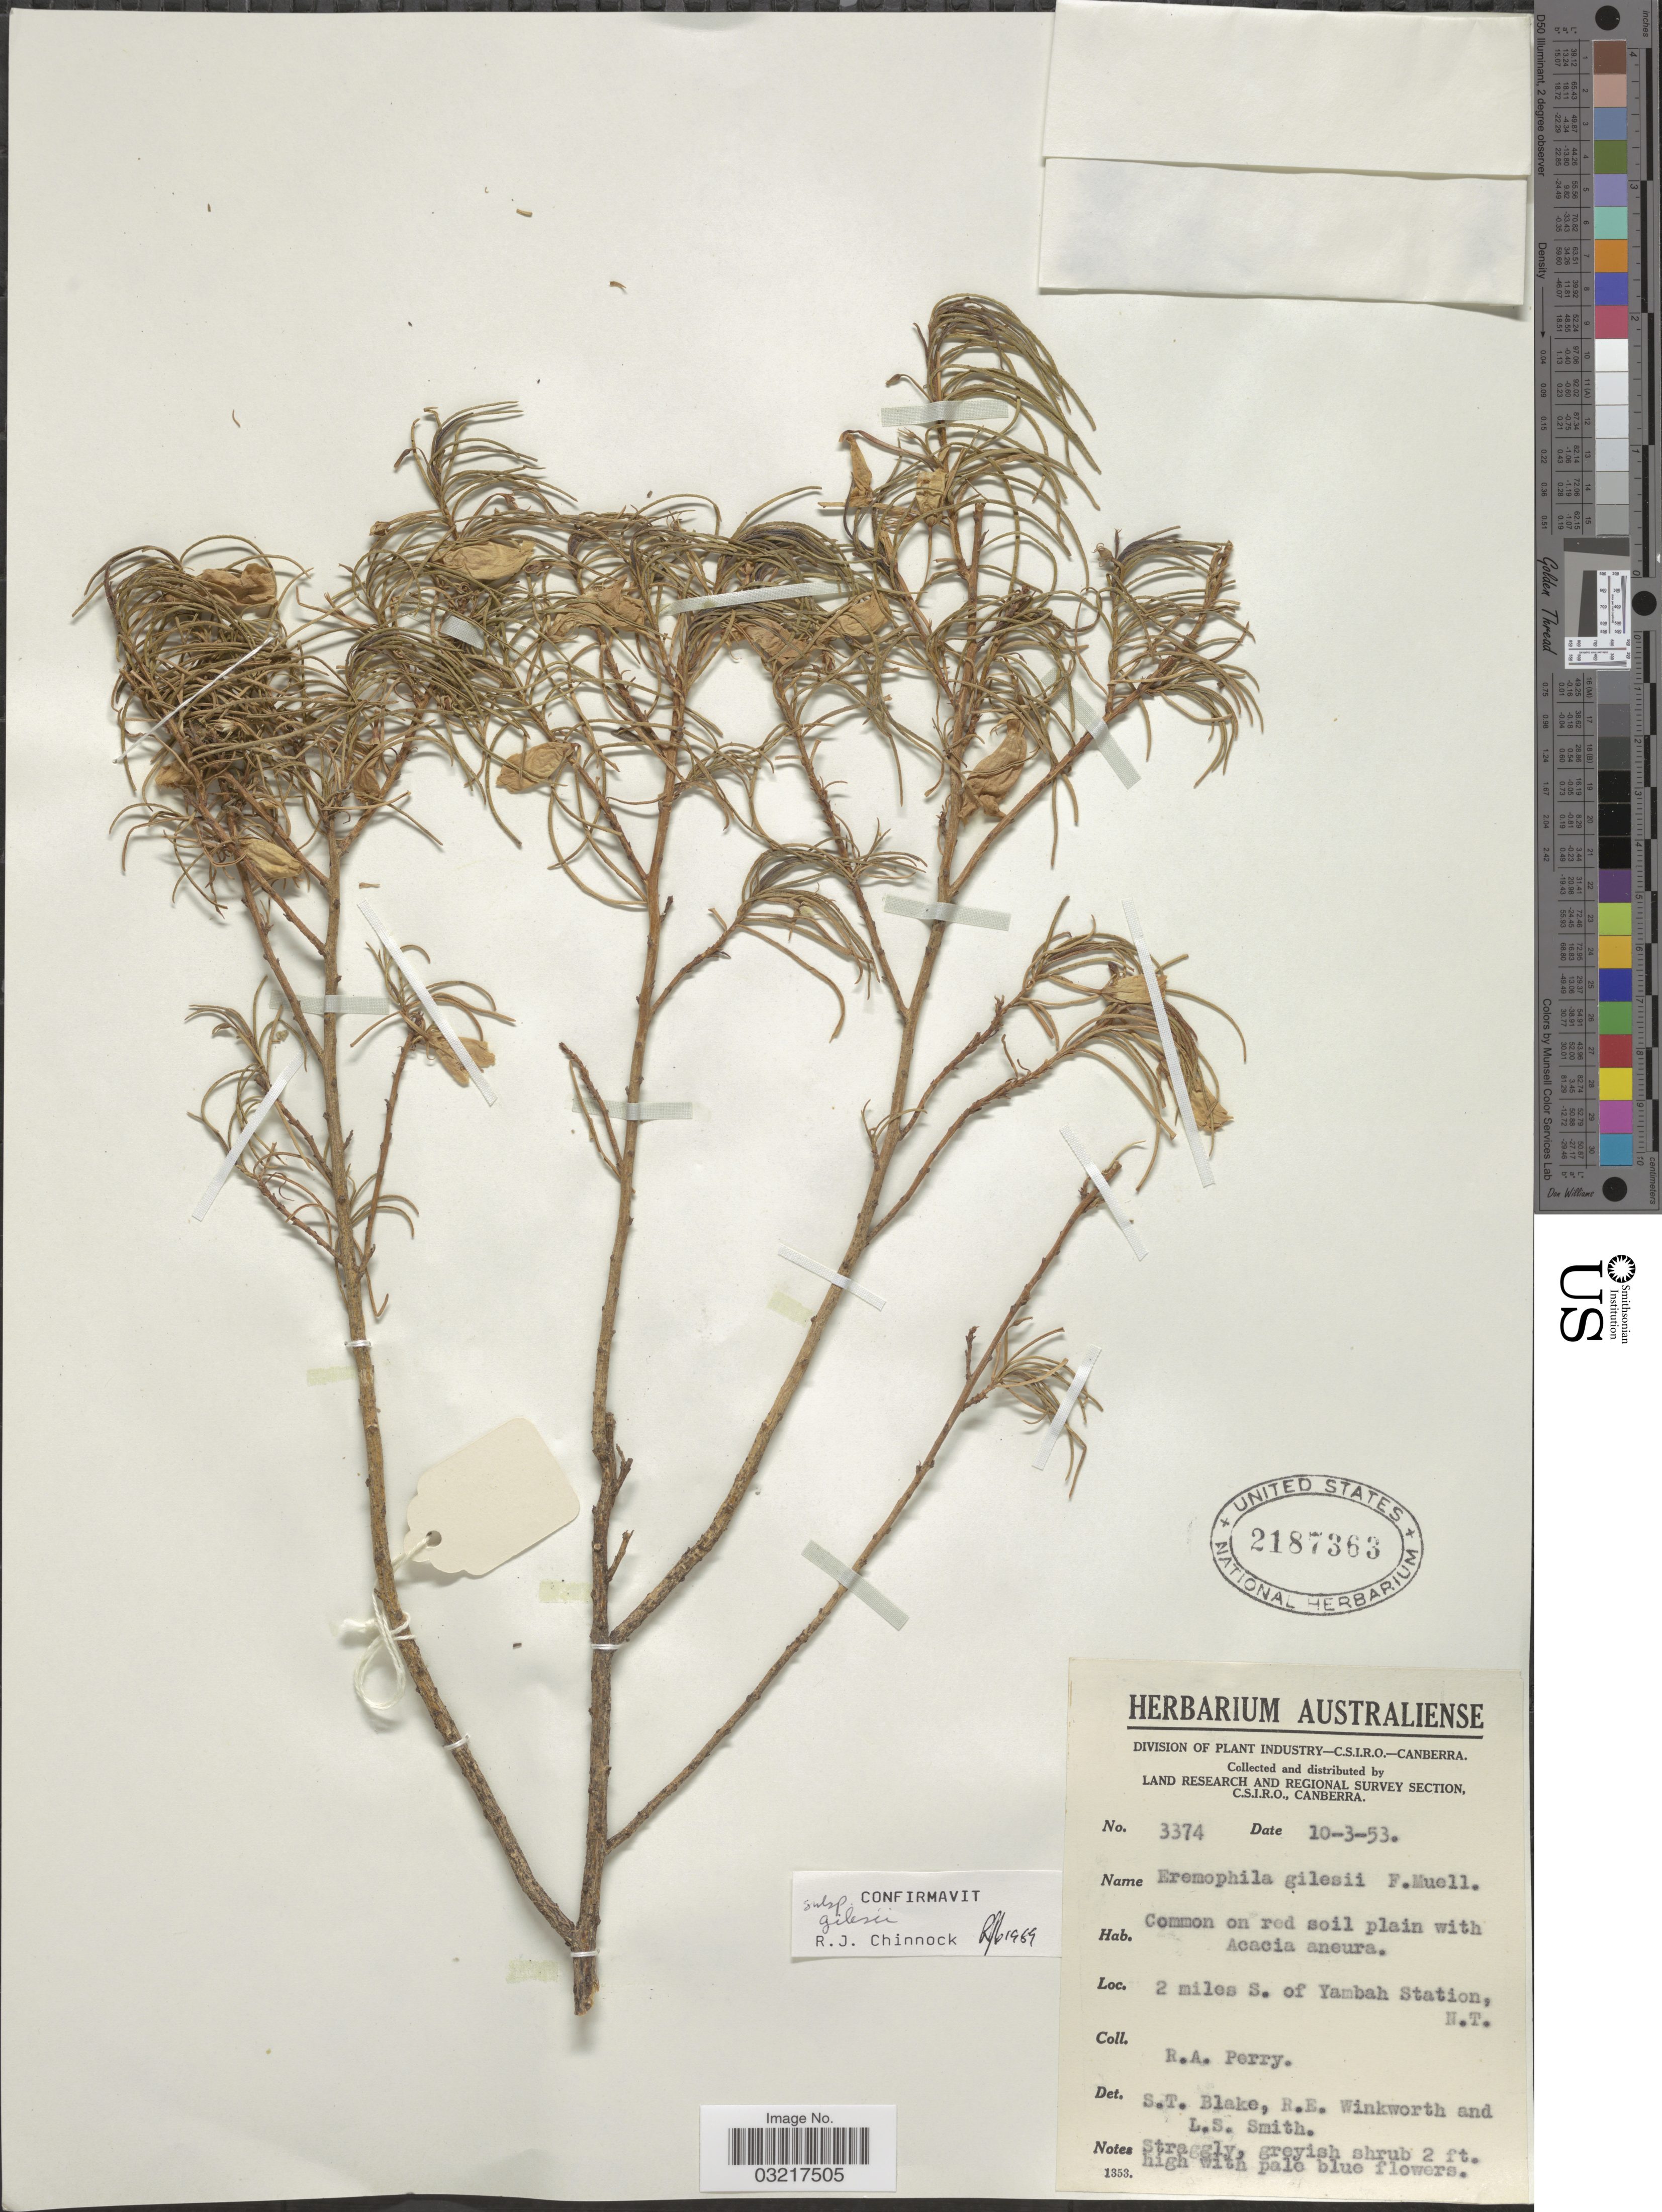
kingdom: Plantae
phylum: Tracheophyta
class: Magnoliopsida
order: Lamiales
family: Scrophulariaceae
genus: Eremophila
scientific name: Eremophila gilesii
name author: F. Muell.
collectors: E. A. Perry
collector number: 3374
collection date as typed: Transcribed d/m/y: 10/3/53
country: Australia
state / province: Northern Territory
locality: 2 miles S. of Yambah Station, N.T.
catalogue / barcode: US 2187363